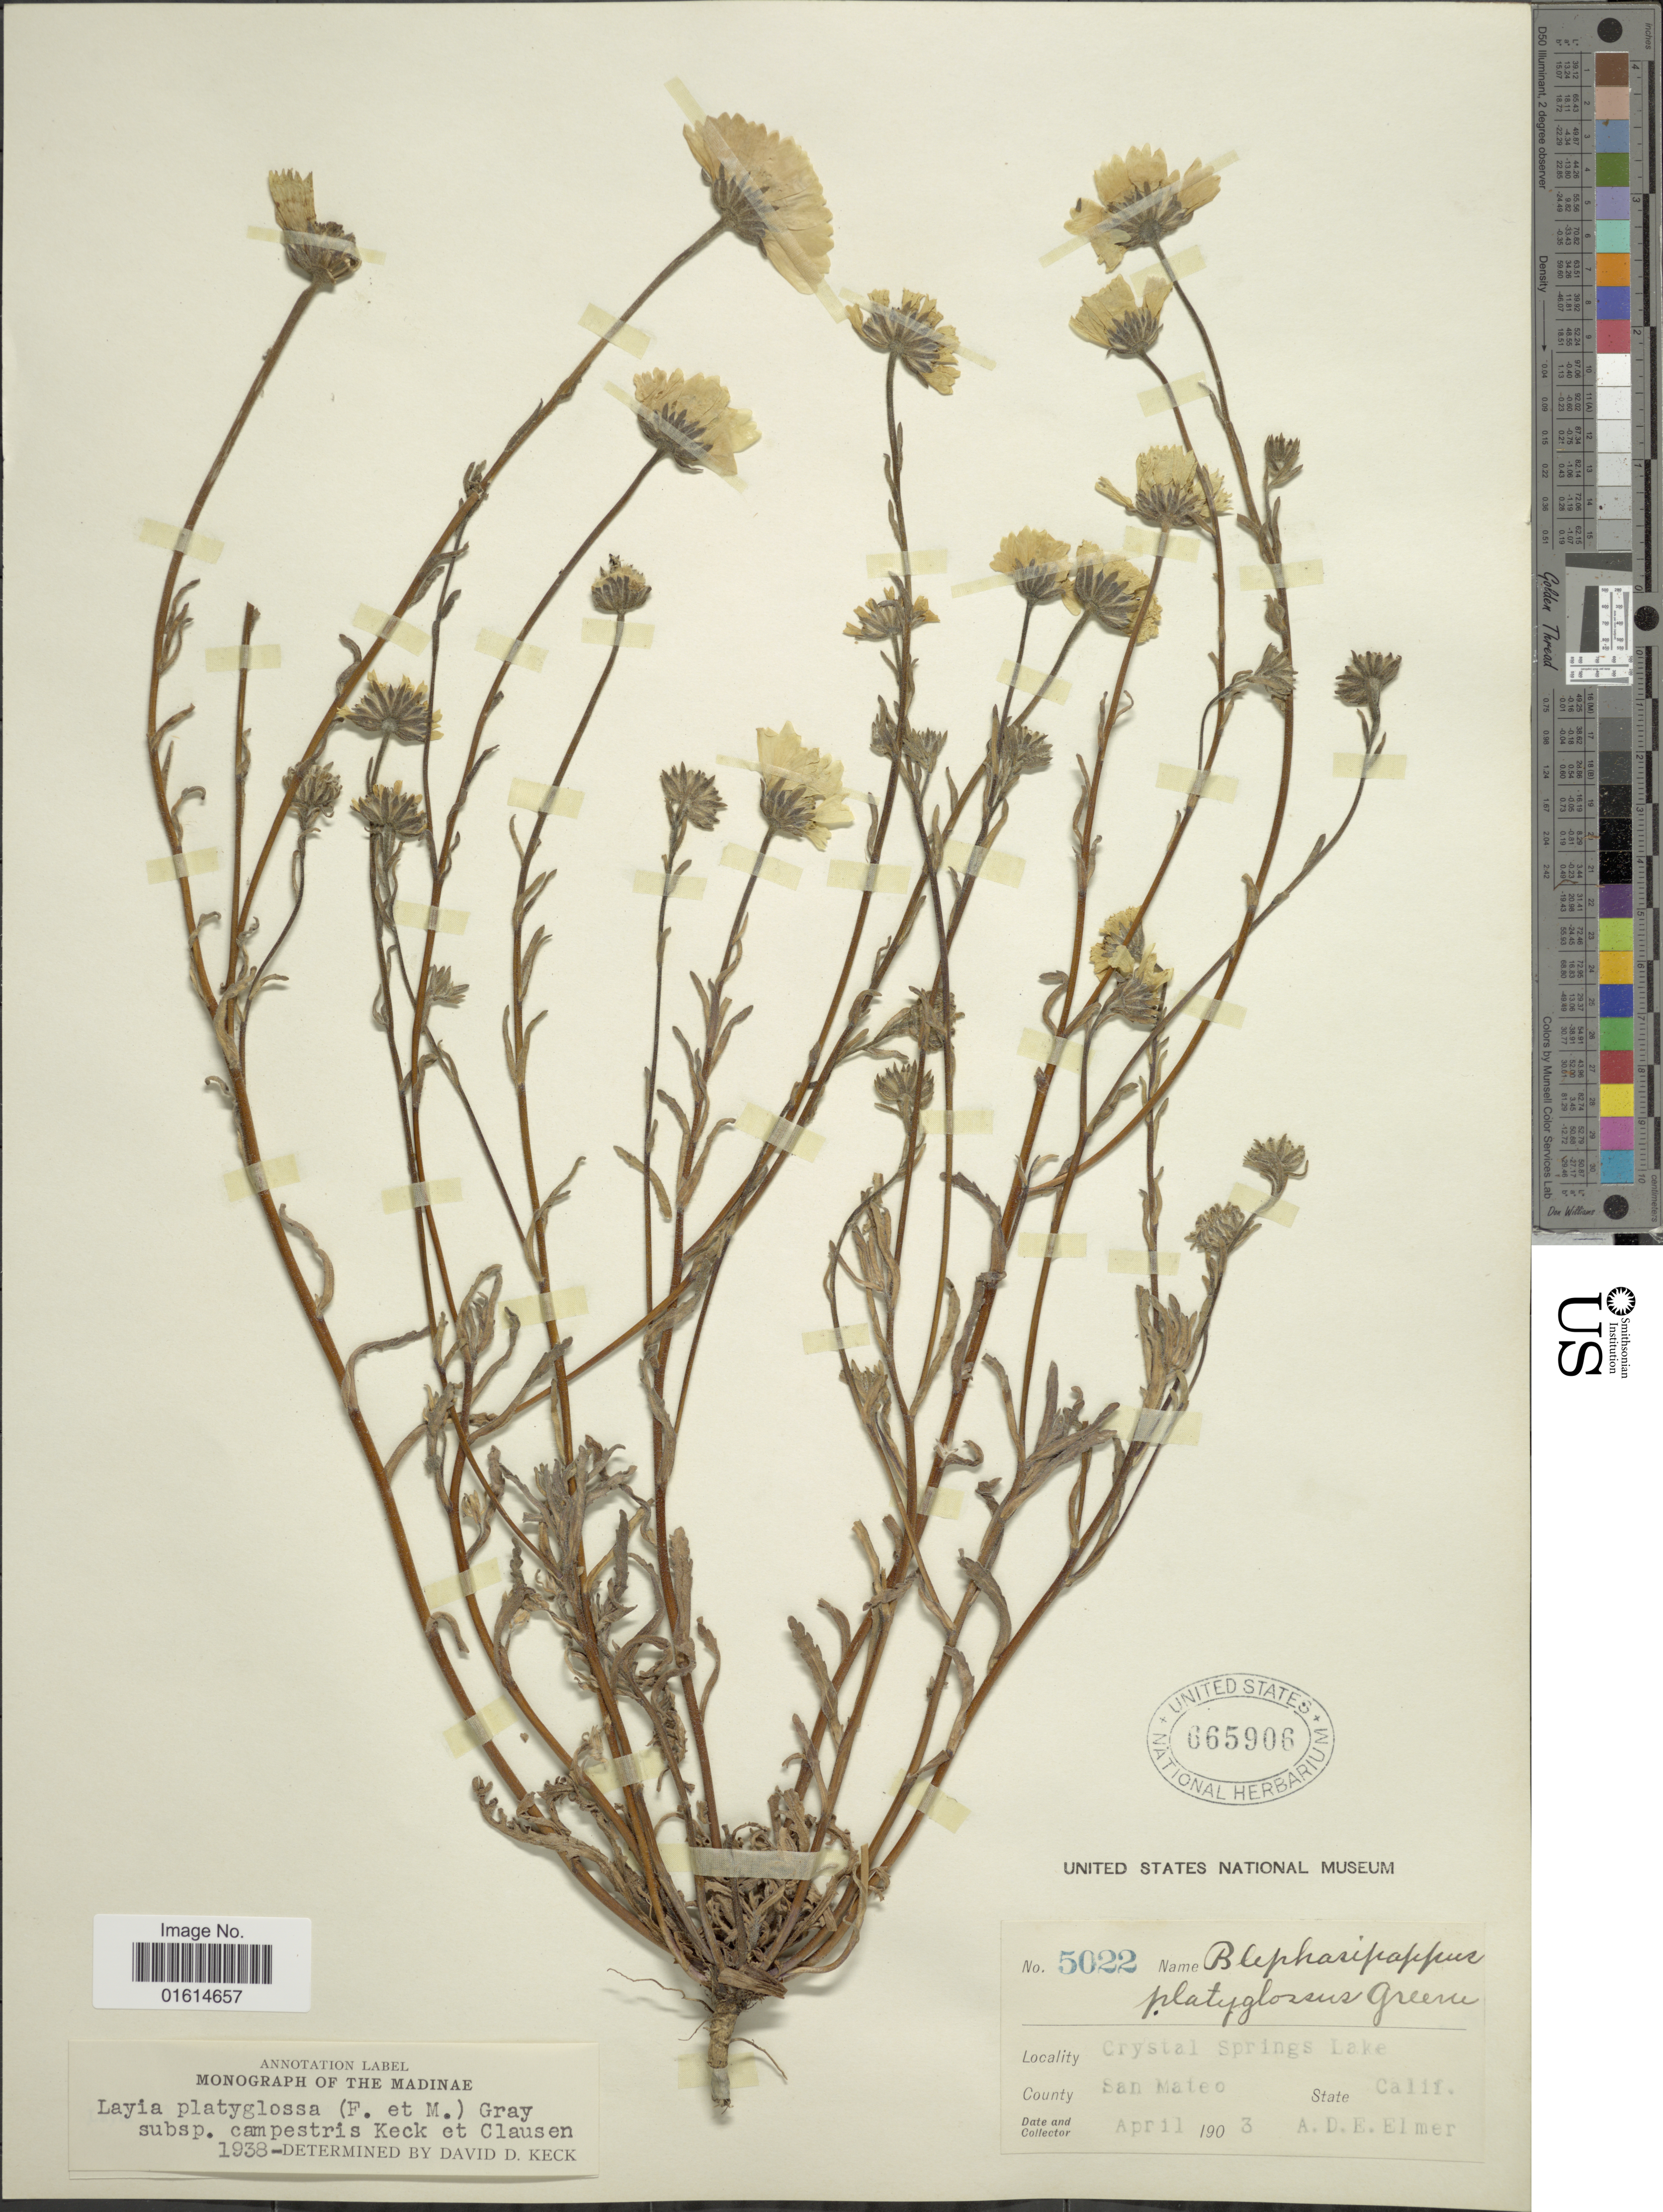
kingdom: Plantae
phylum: Tracheophyta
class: Magnoliopsida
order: Asterales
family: Asteraceae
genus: Layia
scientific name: Layia platyglossa subsp. campestris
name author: D.D. Keck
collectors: A. D. E. Elmer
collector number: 5022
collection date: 1903-04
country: United States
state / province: California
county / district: San Mateo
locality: Crystal Springs Lake, County San Mateo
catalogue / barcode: US 665906